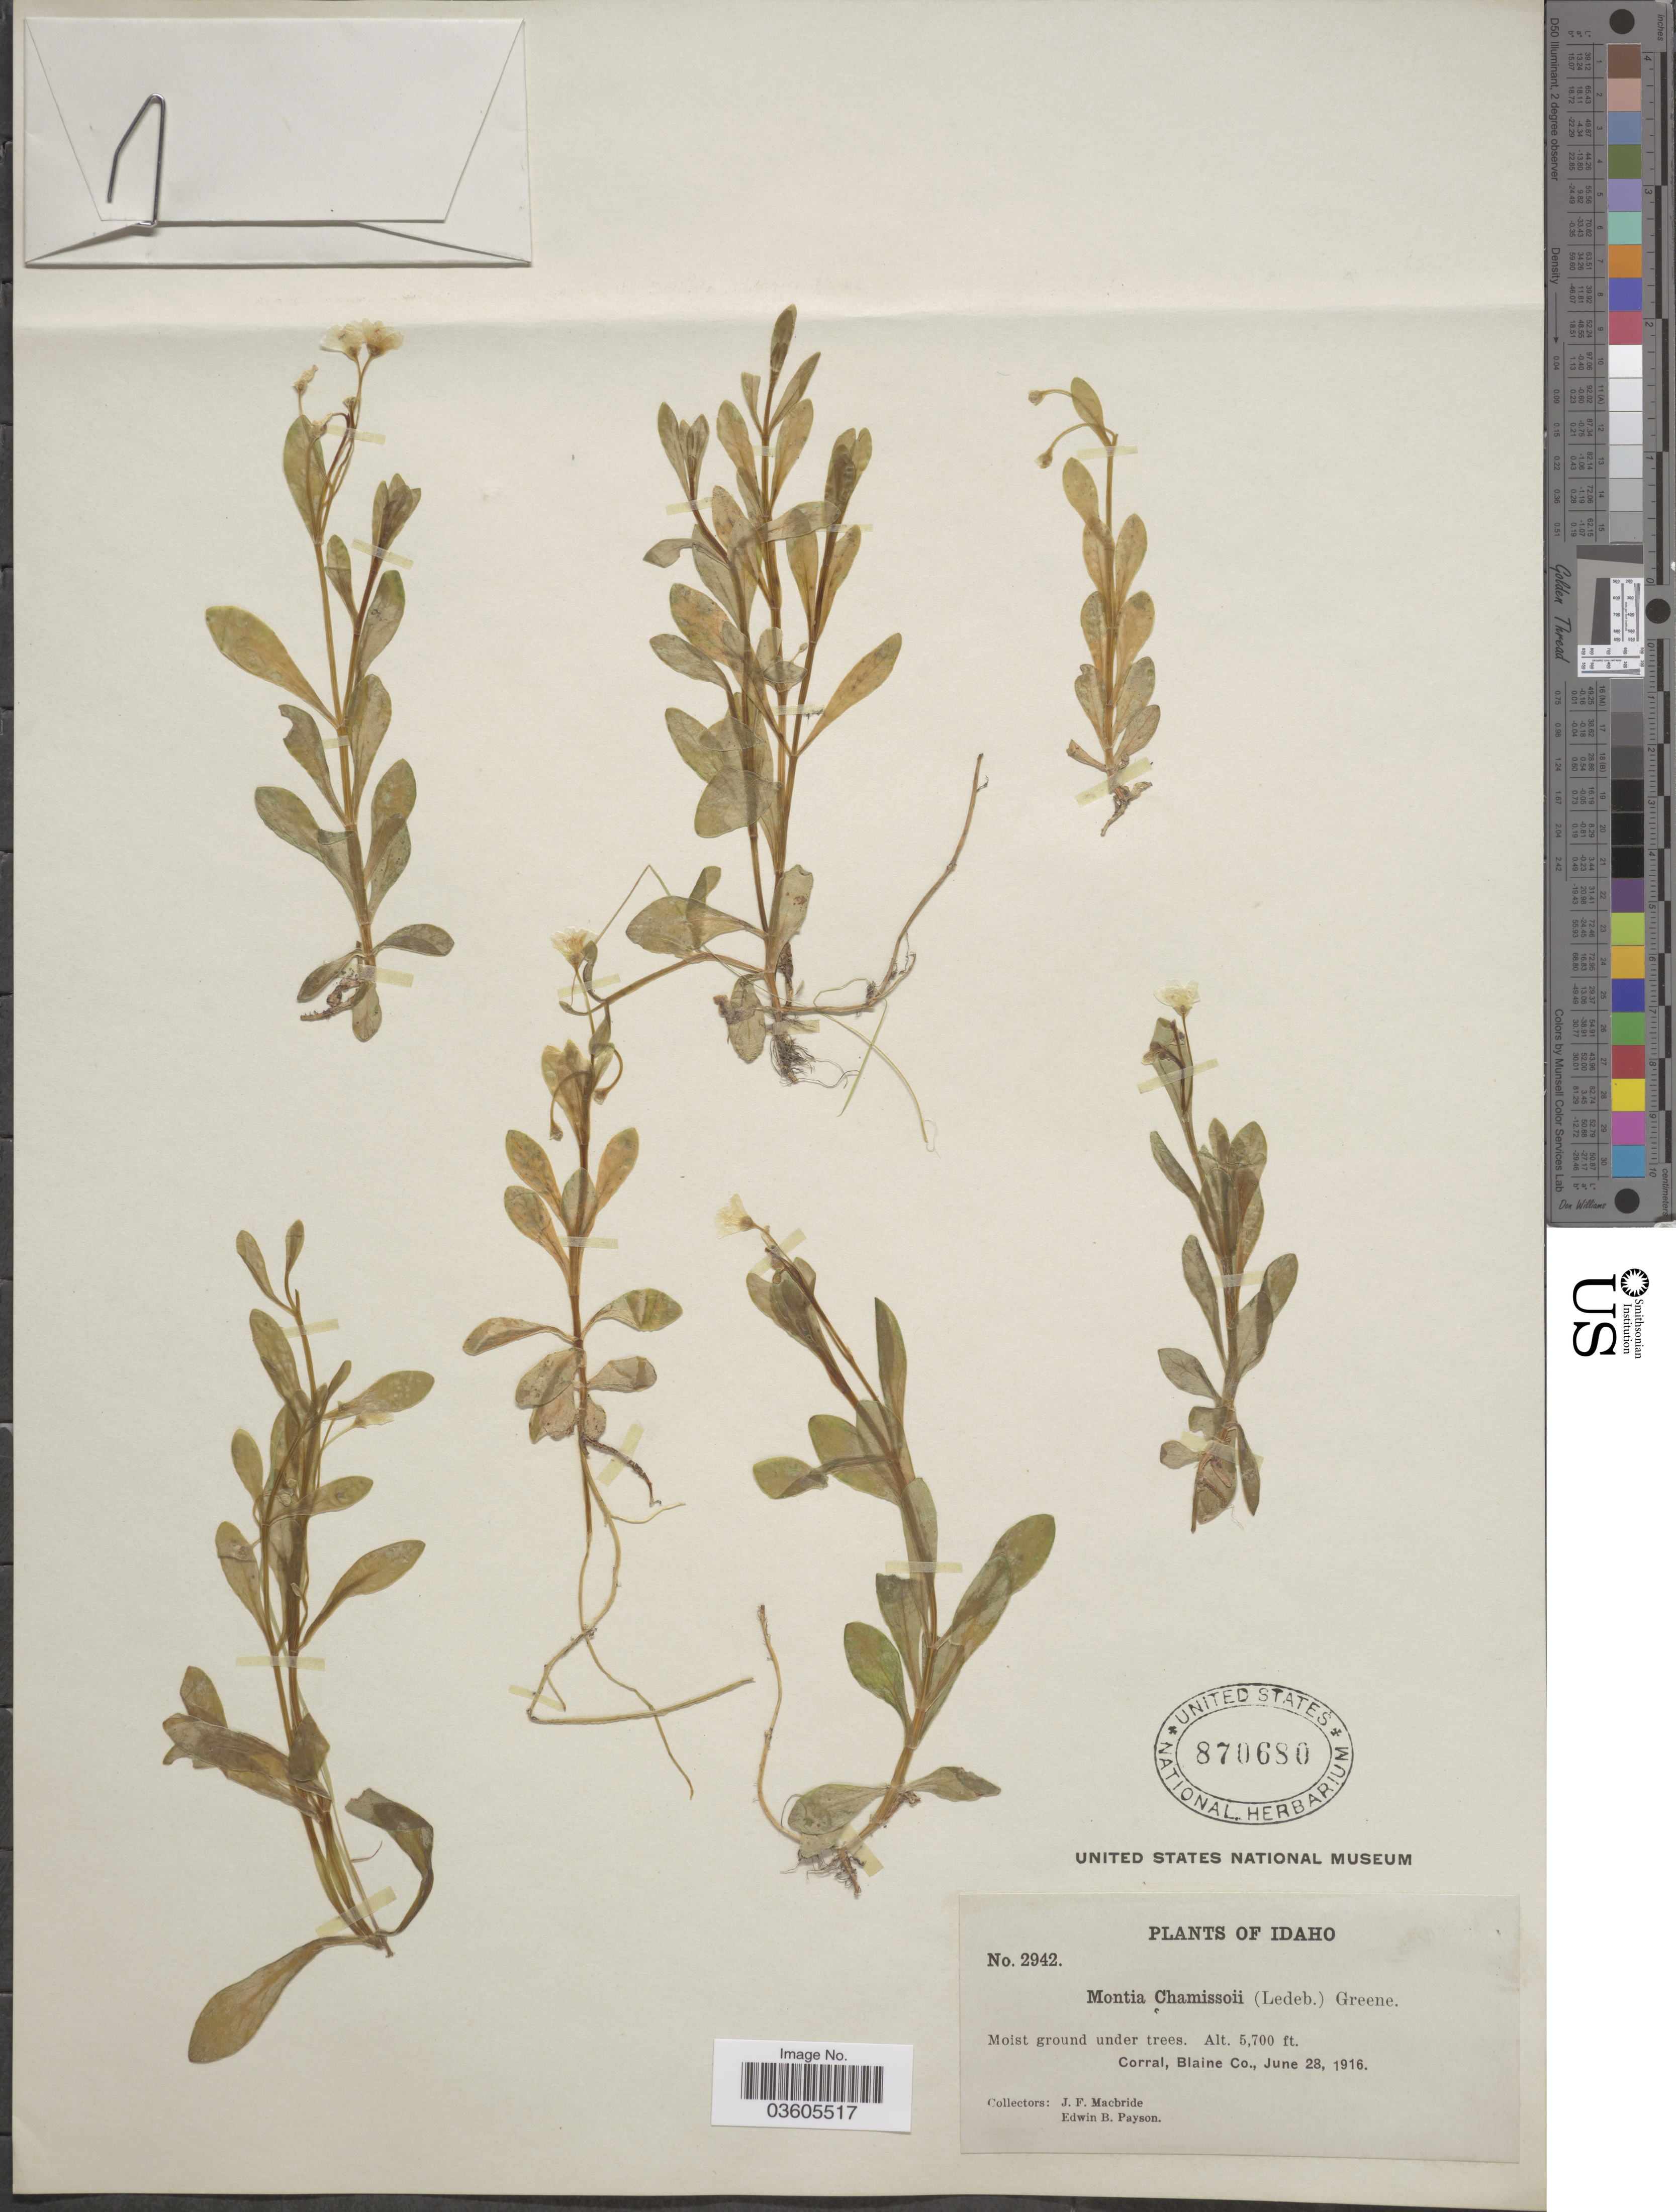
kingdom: Plantae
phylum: Tracheophyta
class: Magnoliopsida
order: Caryophyllales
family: Montiaceae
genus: Montia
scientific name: Montia chamissoi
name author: (Ledeb. ex Spreng.) Greene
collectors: J. F. Macbride & E. B. Payson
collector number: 2942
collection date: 1916-06-28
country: United States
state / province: Idaho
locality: Corral, Blaine Co.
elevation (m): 1737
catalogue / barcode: US 870680